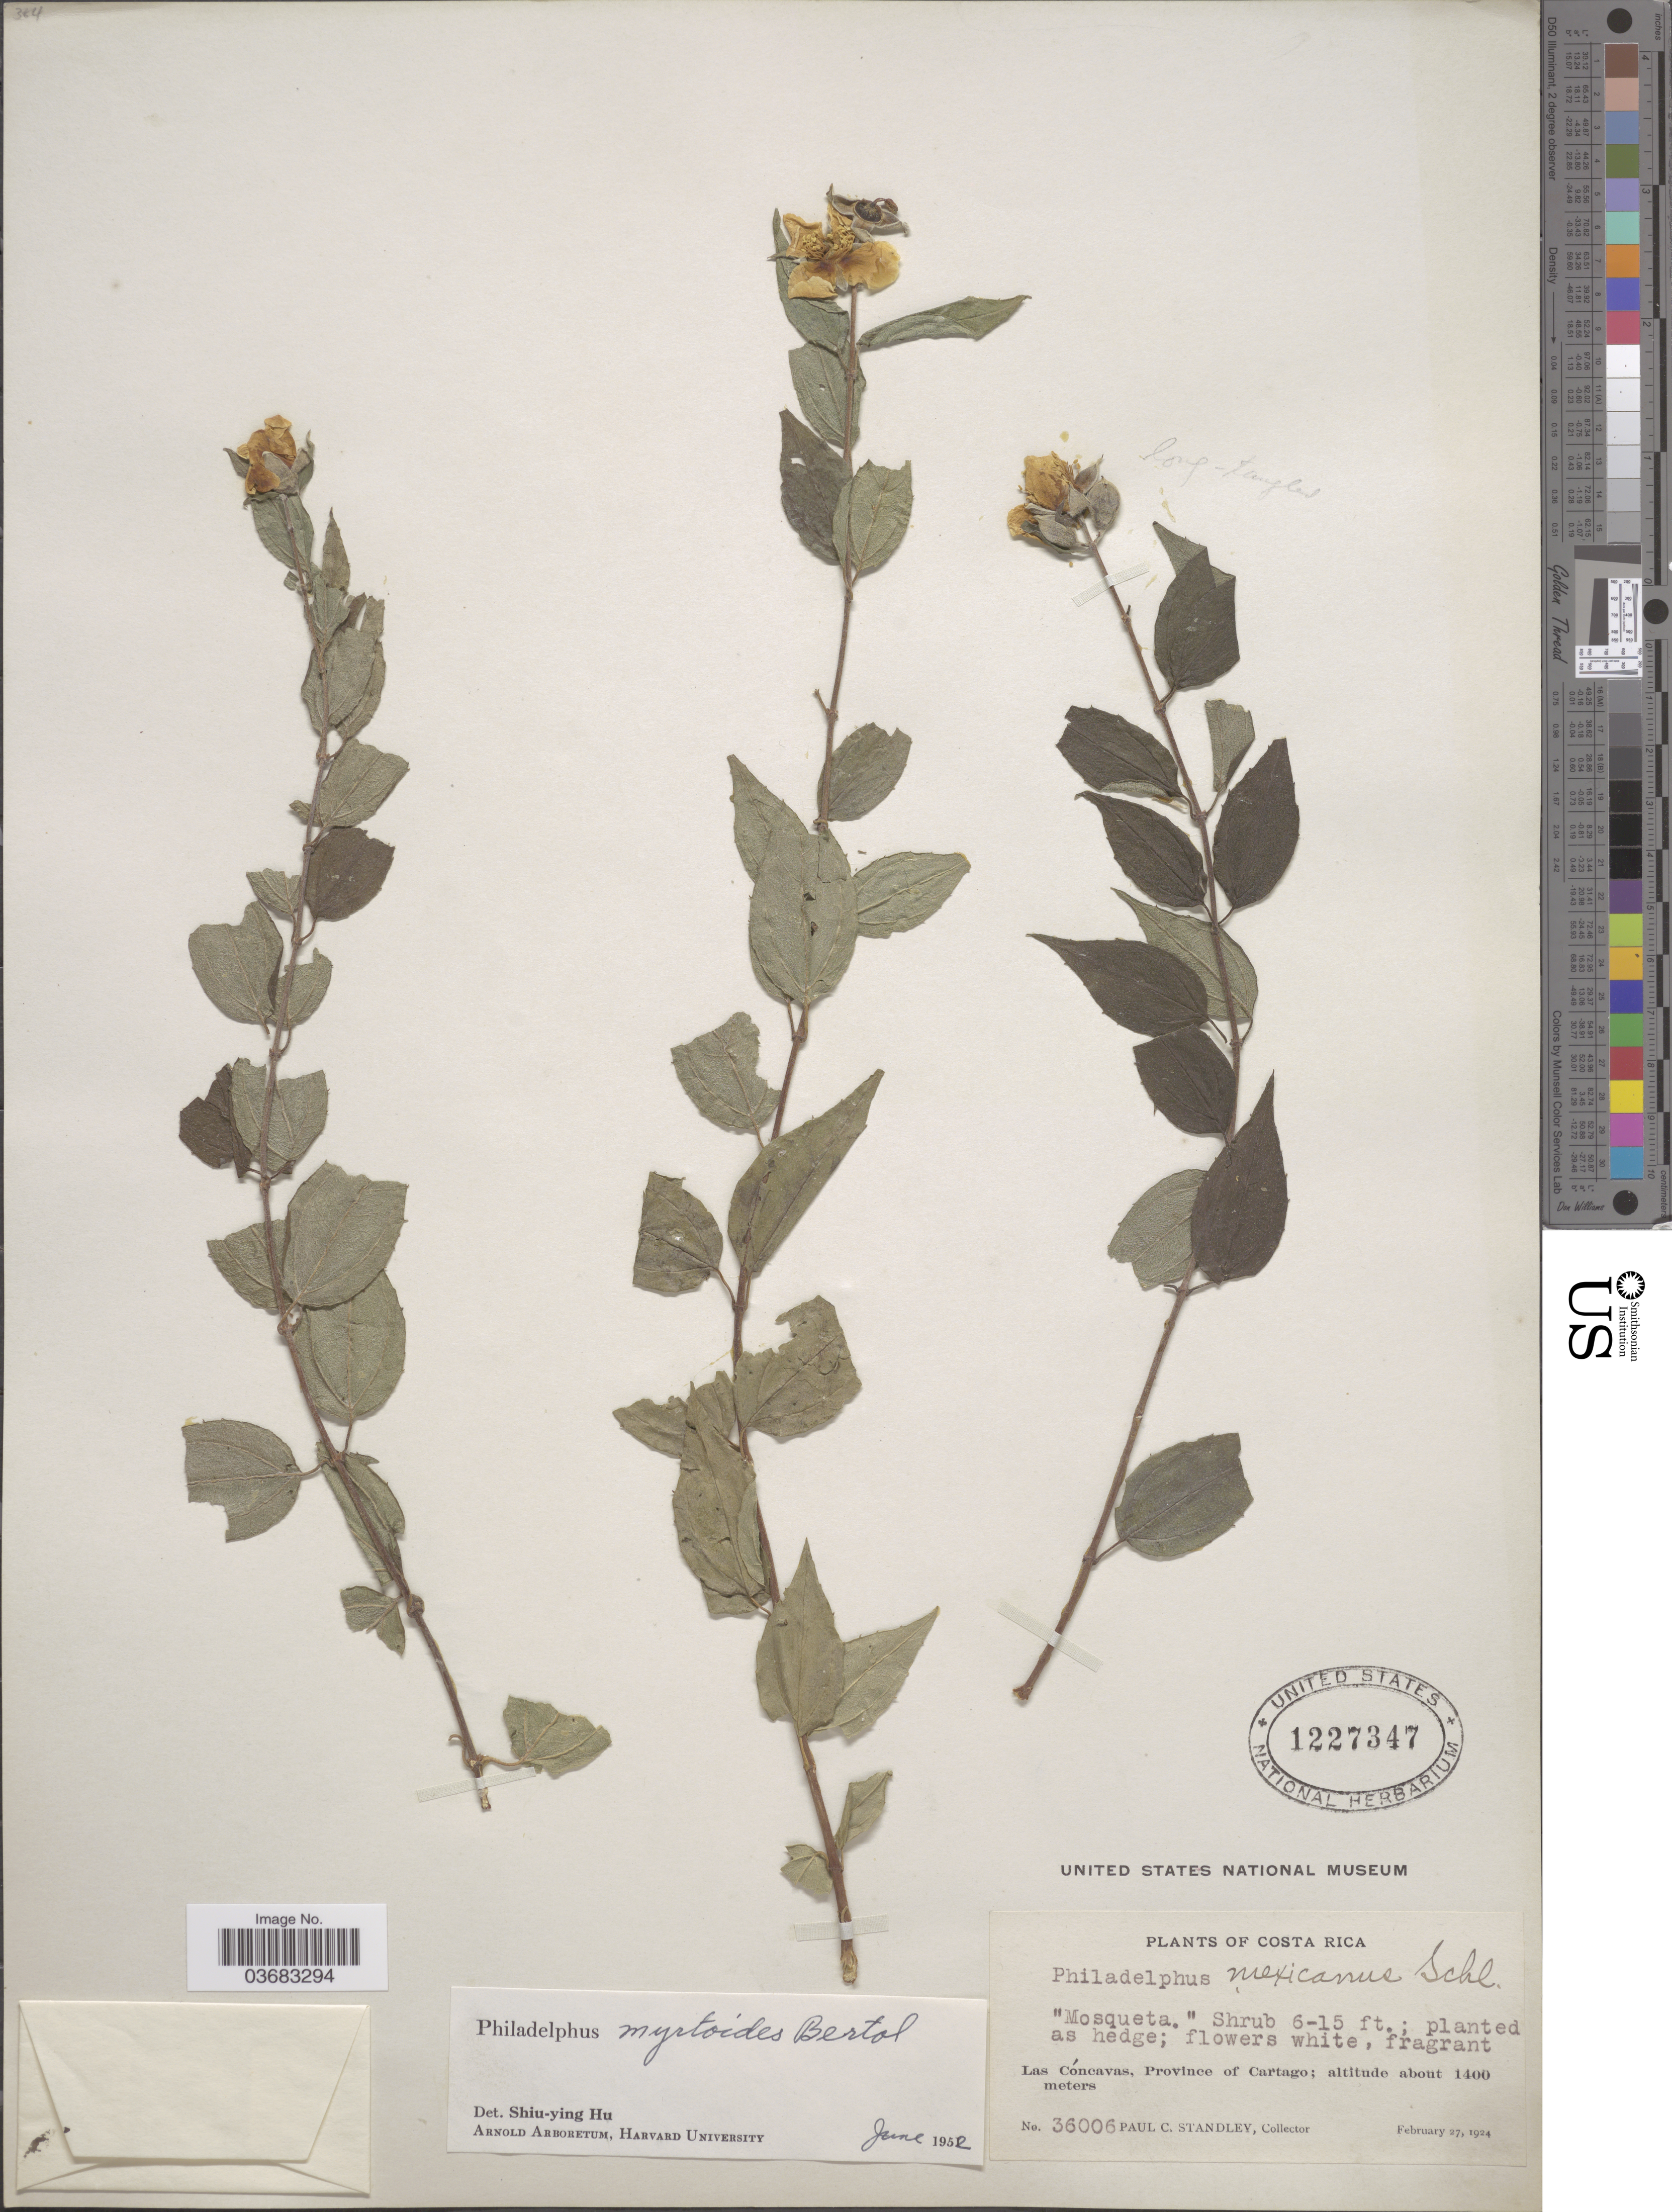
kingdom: Plantae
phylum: Tracheophyta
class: Magnoliopsida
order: Cornales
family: Hydrangeaceae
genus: Philadelphus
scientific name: Philadelphus myrtoides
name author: Bertol.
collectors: P. C. Standley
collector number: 36006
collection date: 1924-02-27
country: Costa Rica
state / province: Cartago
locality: Las Cóncaves.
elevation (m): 1400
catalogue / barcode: US 1227347